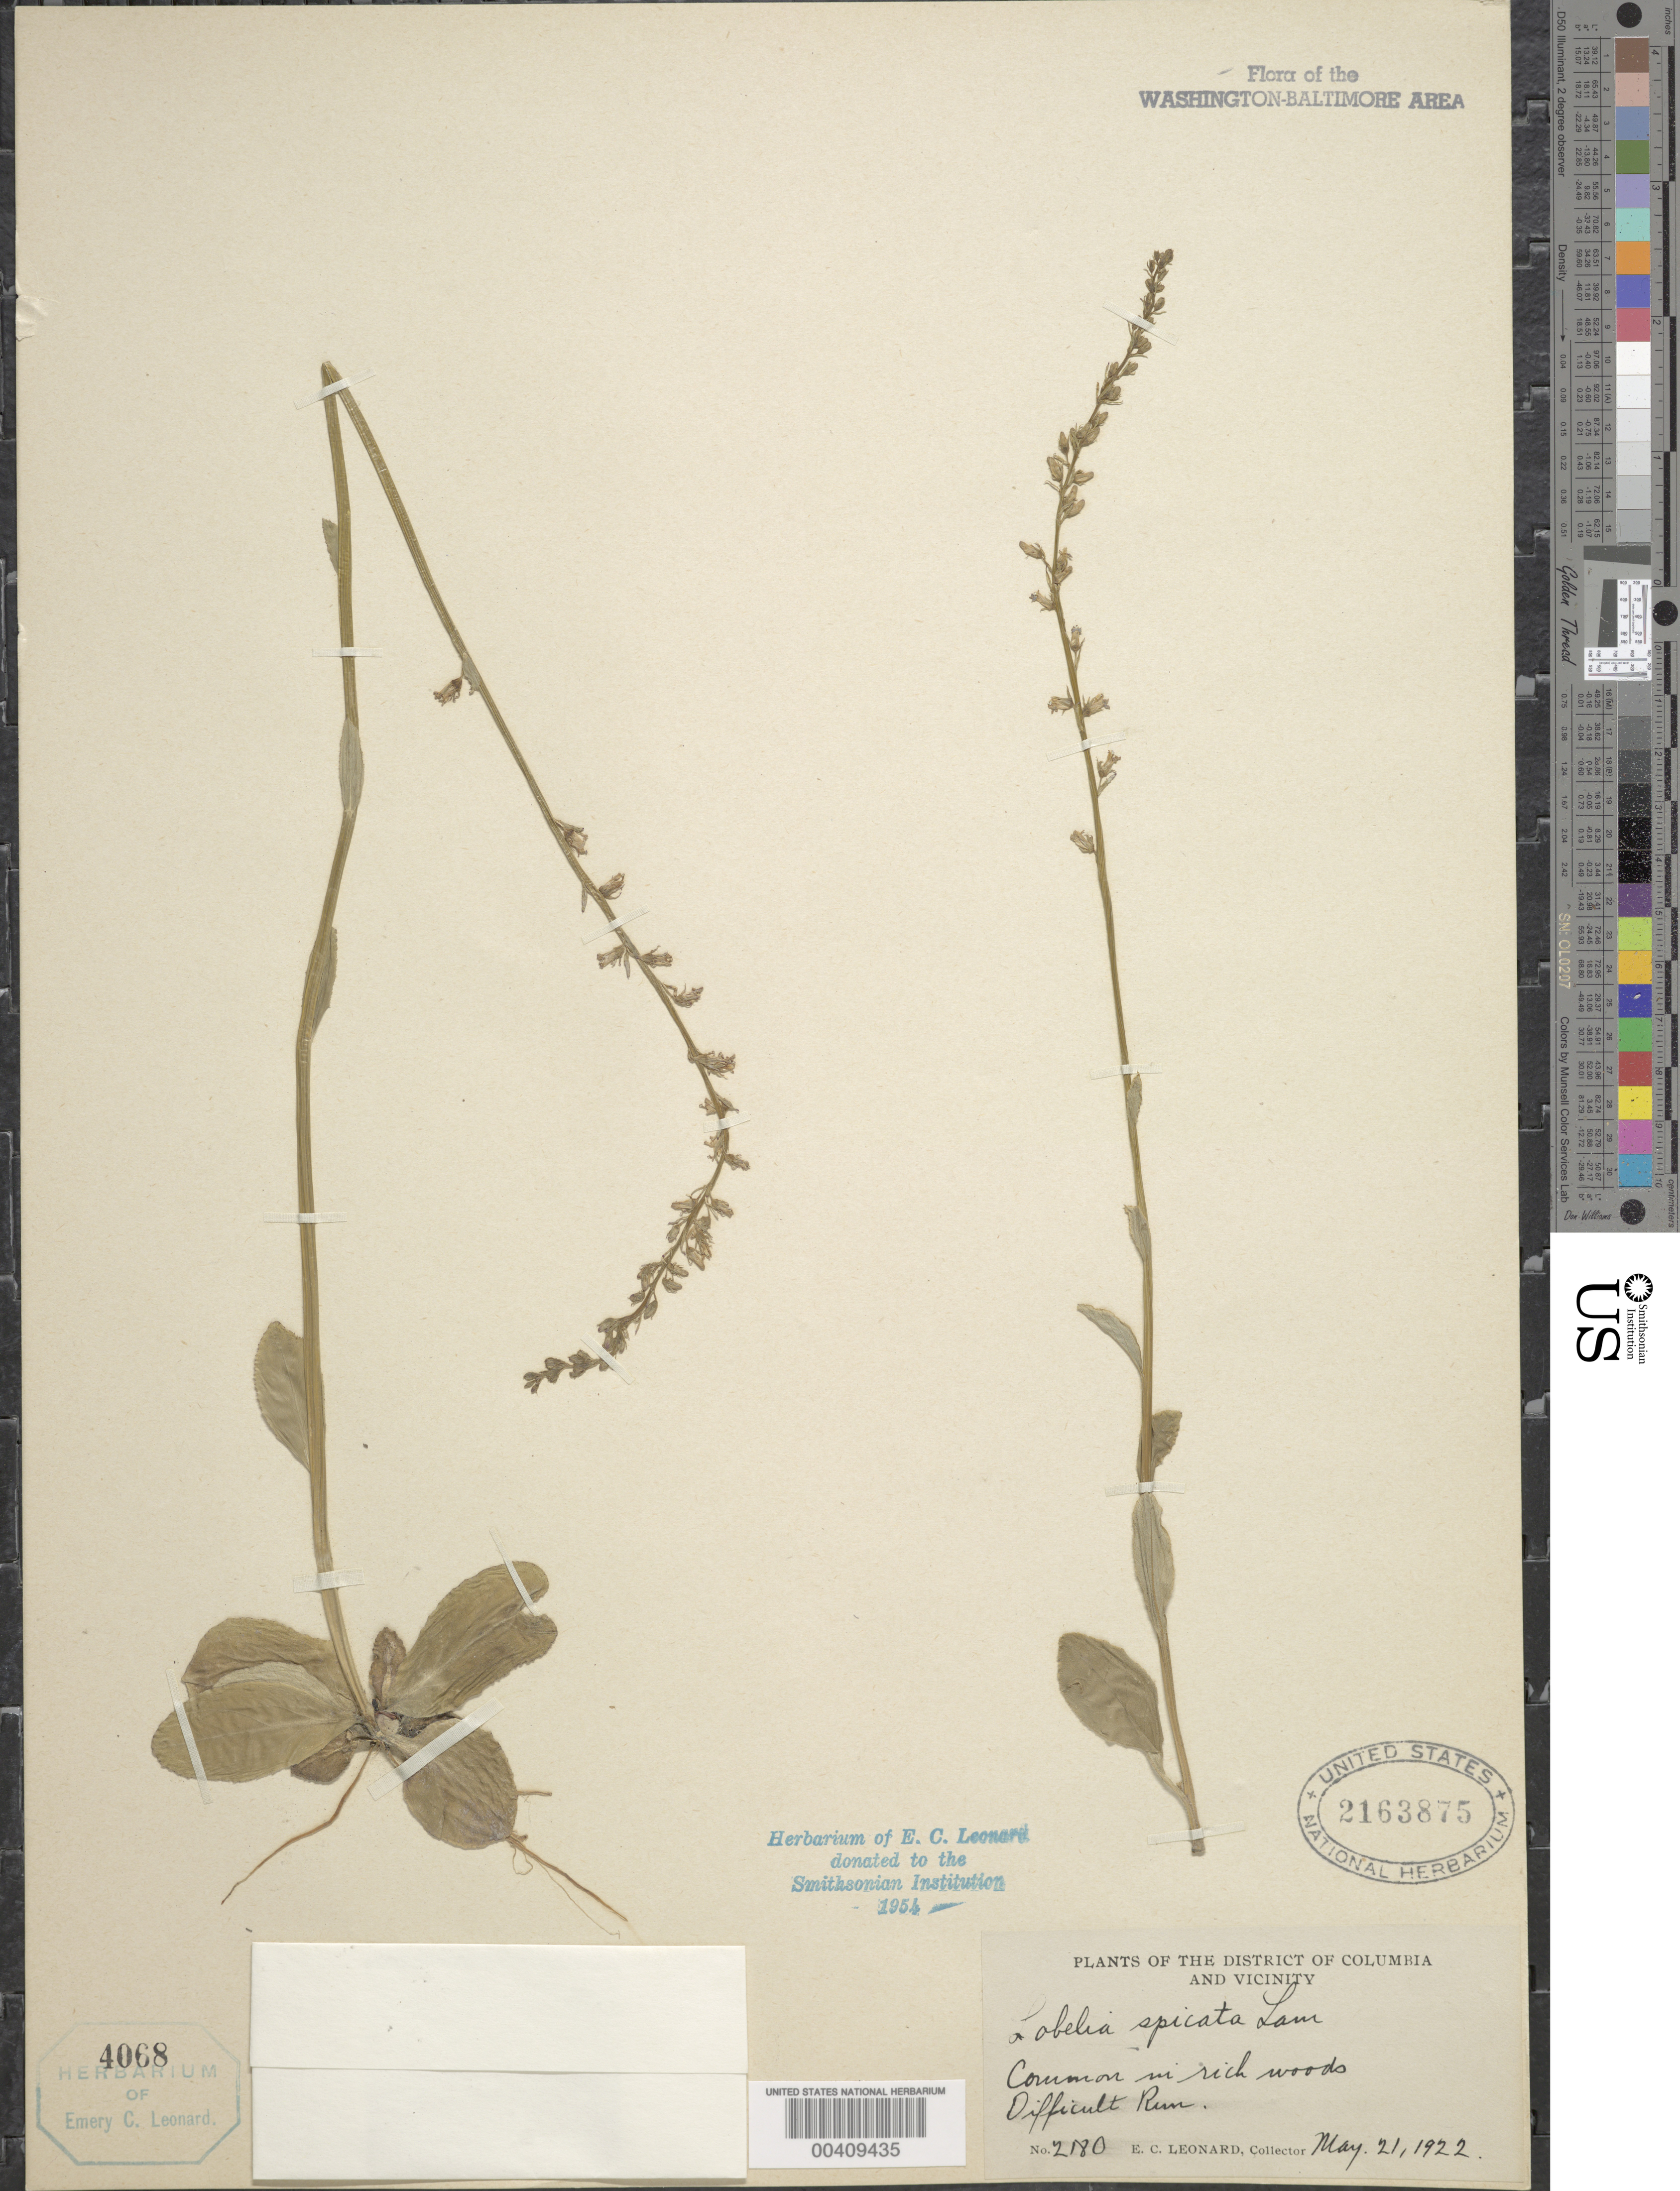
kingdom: Plantae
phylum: Tracheophyta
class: Magnoliopsida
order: Asterales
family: Campanulaceae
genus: Lobelia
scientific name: Lobelia spicata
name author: Lam.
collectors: E. C. Leonard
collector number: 2180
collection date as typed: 21 May 1922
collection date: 1922-05-21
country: United States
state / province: Virginia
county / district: Fairfax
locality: Difficult Run C. & O. Canal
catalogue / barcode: US 2163875